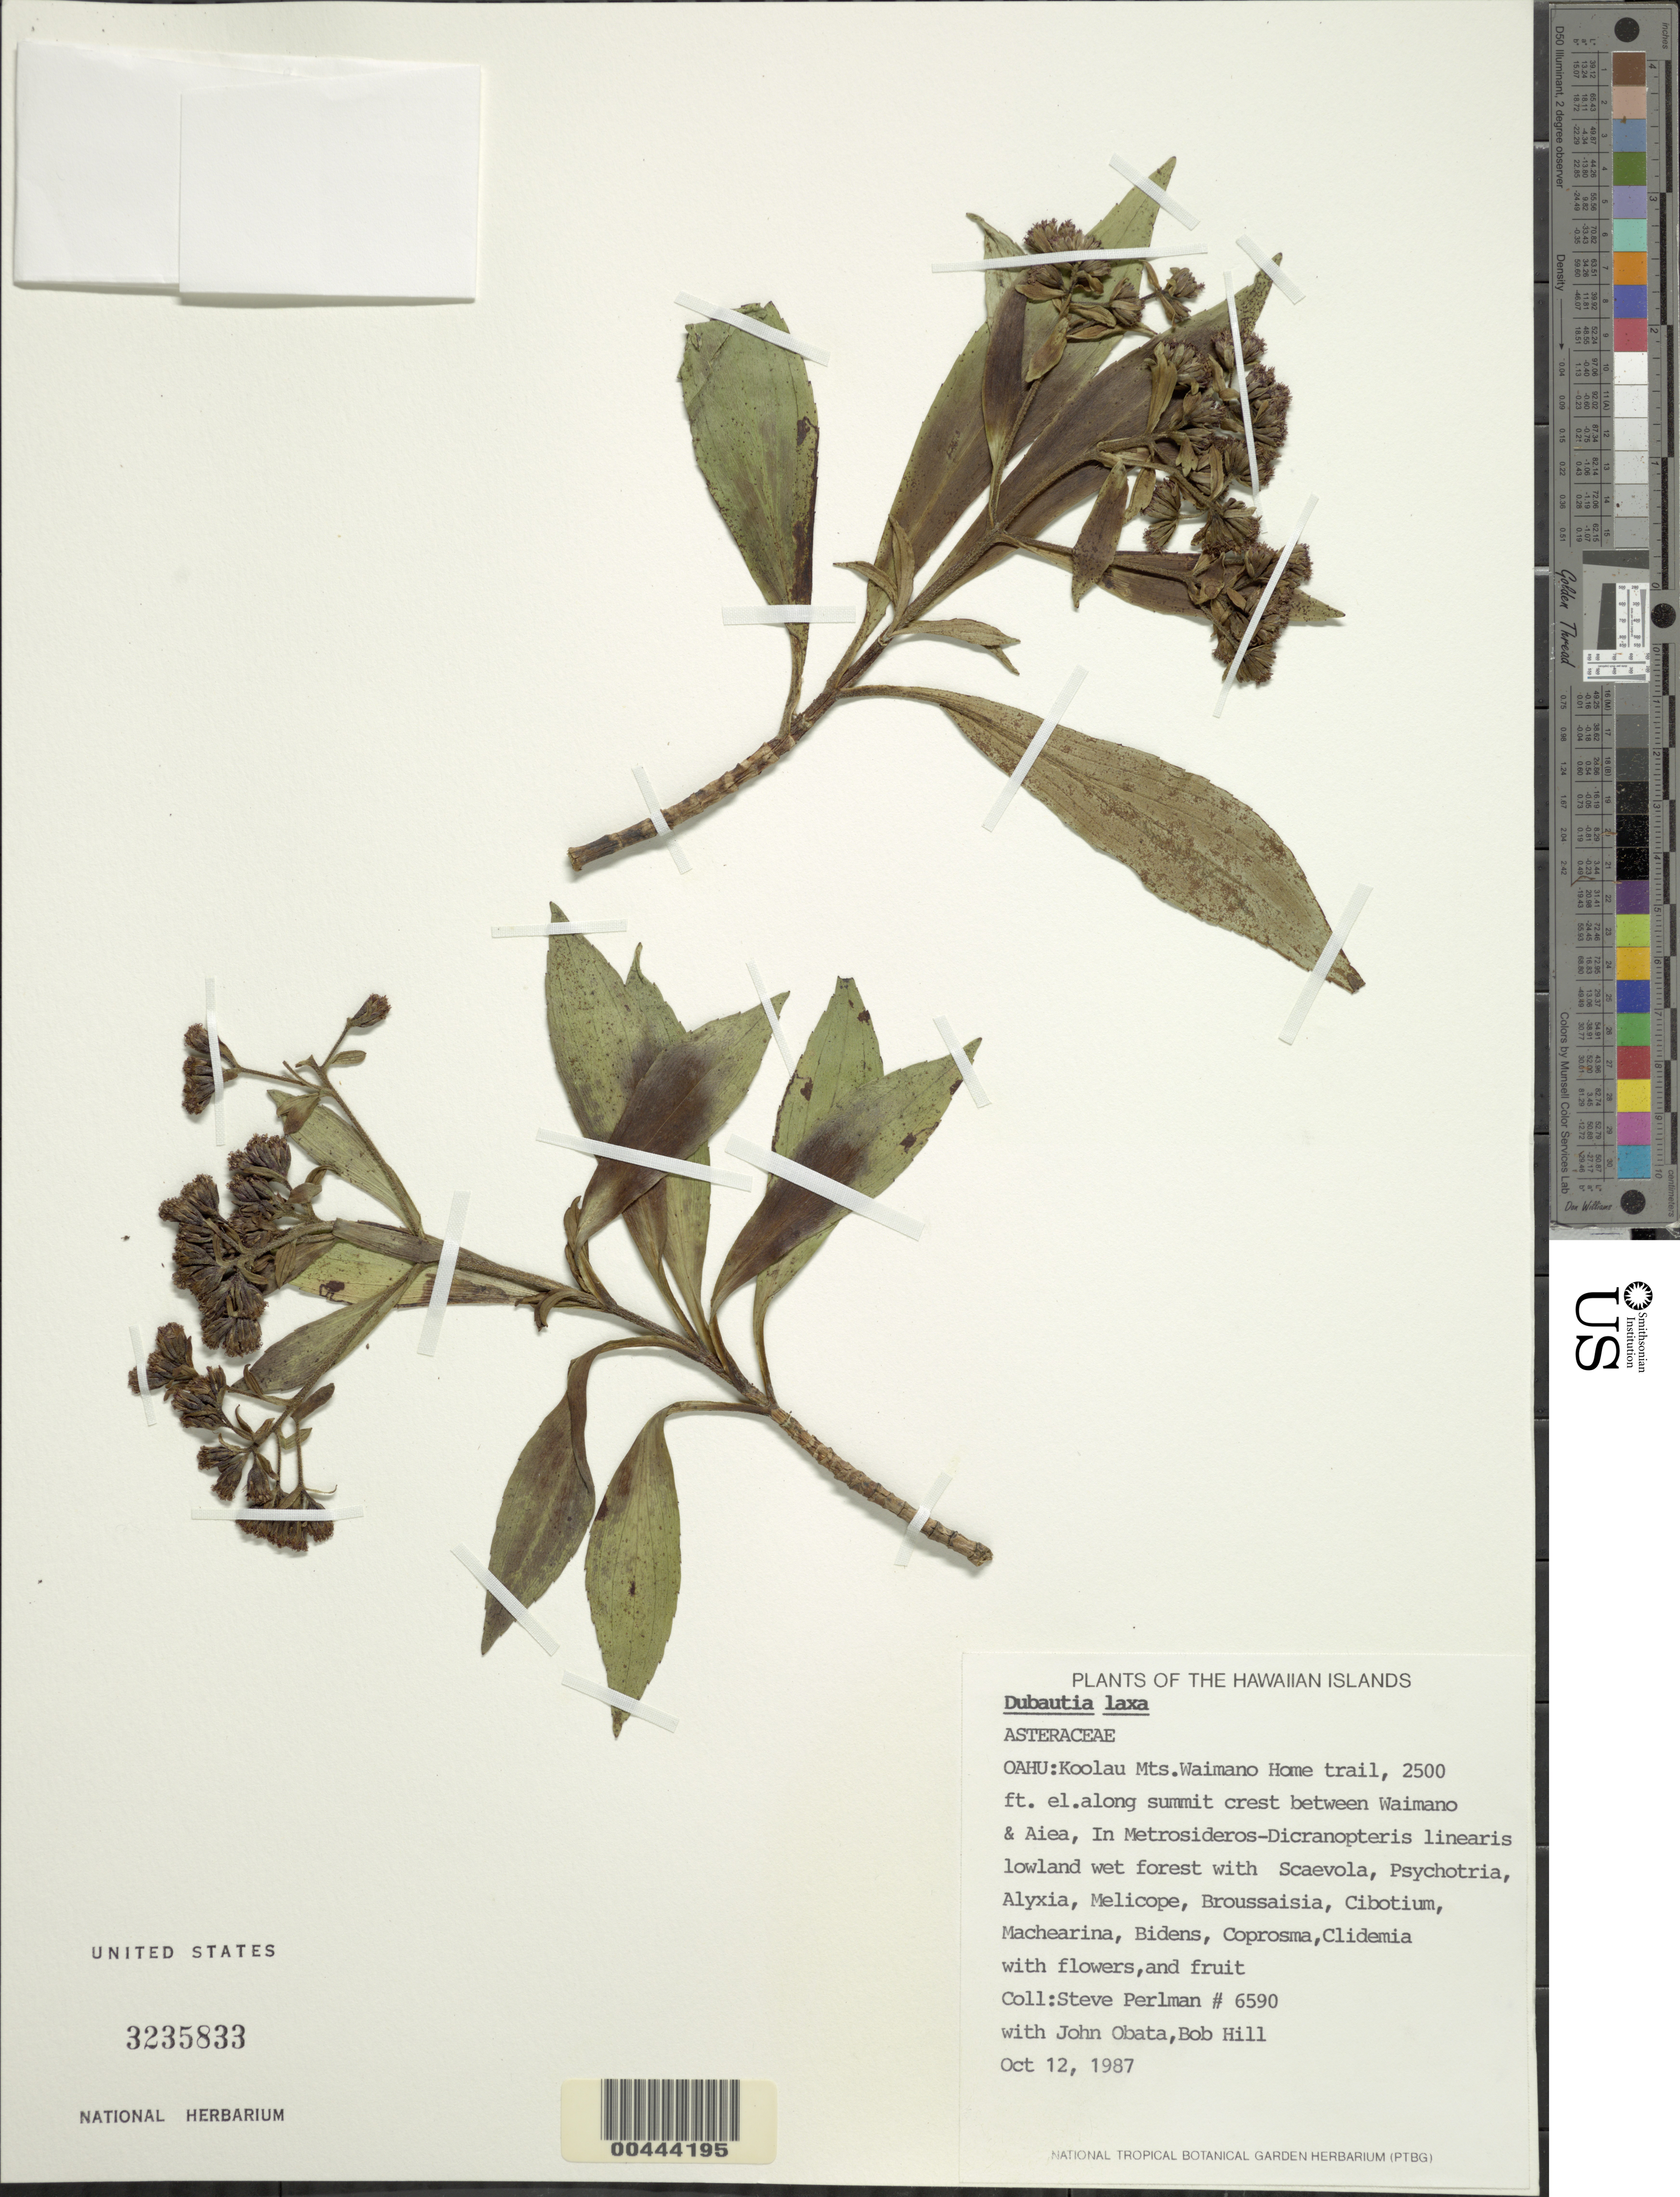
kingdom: Plantae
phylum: Tracheophyta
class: Magnoliopsida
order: Asterales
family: Asteraceae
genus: Dubautia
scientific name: Dubautia laxa subsp. laxa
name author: Hook. & Arn.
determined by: Carr, G. D.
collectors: S. P. Perlman, J. Obata & B. Hill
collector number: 6590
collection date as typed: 12 Oct 1987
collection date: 1987-10-12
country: United States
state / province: Hawaii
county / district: Honolulu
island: Oahu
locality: Koolau Mountains. Waimano Home Trail, along summit crest between Waimano and Aiea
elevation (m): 762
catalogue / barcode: US 3235833